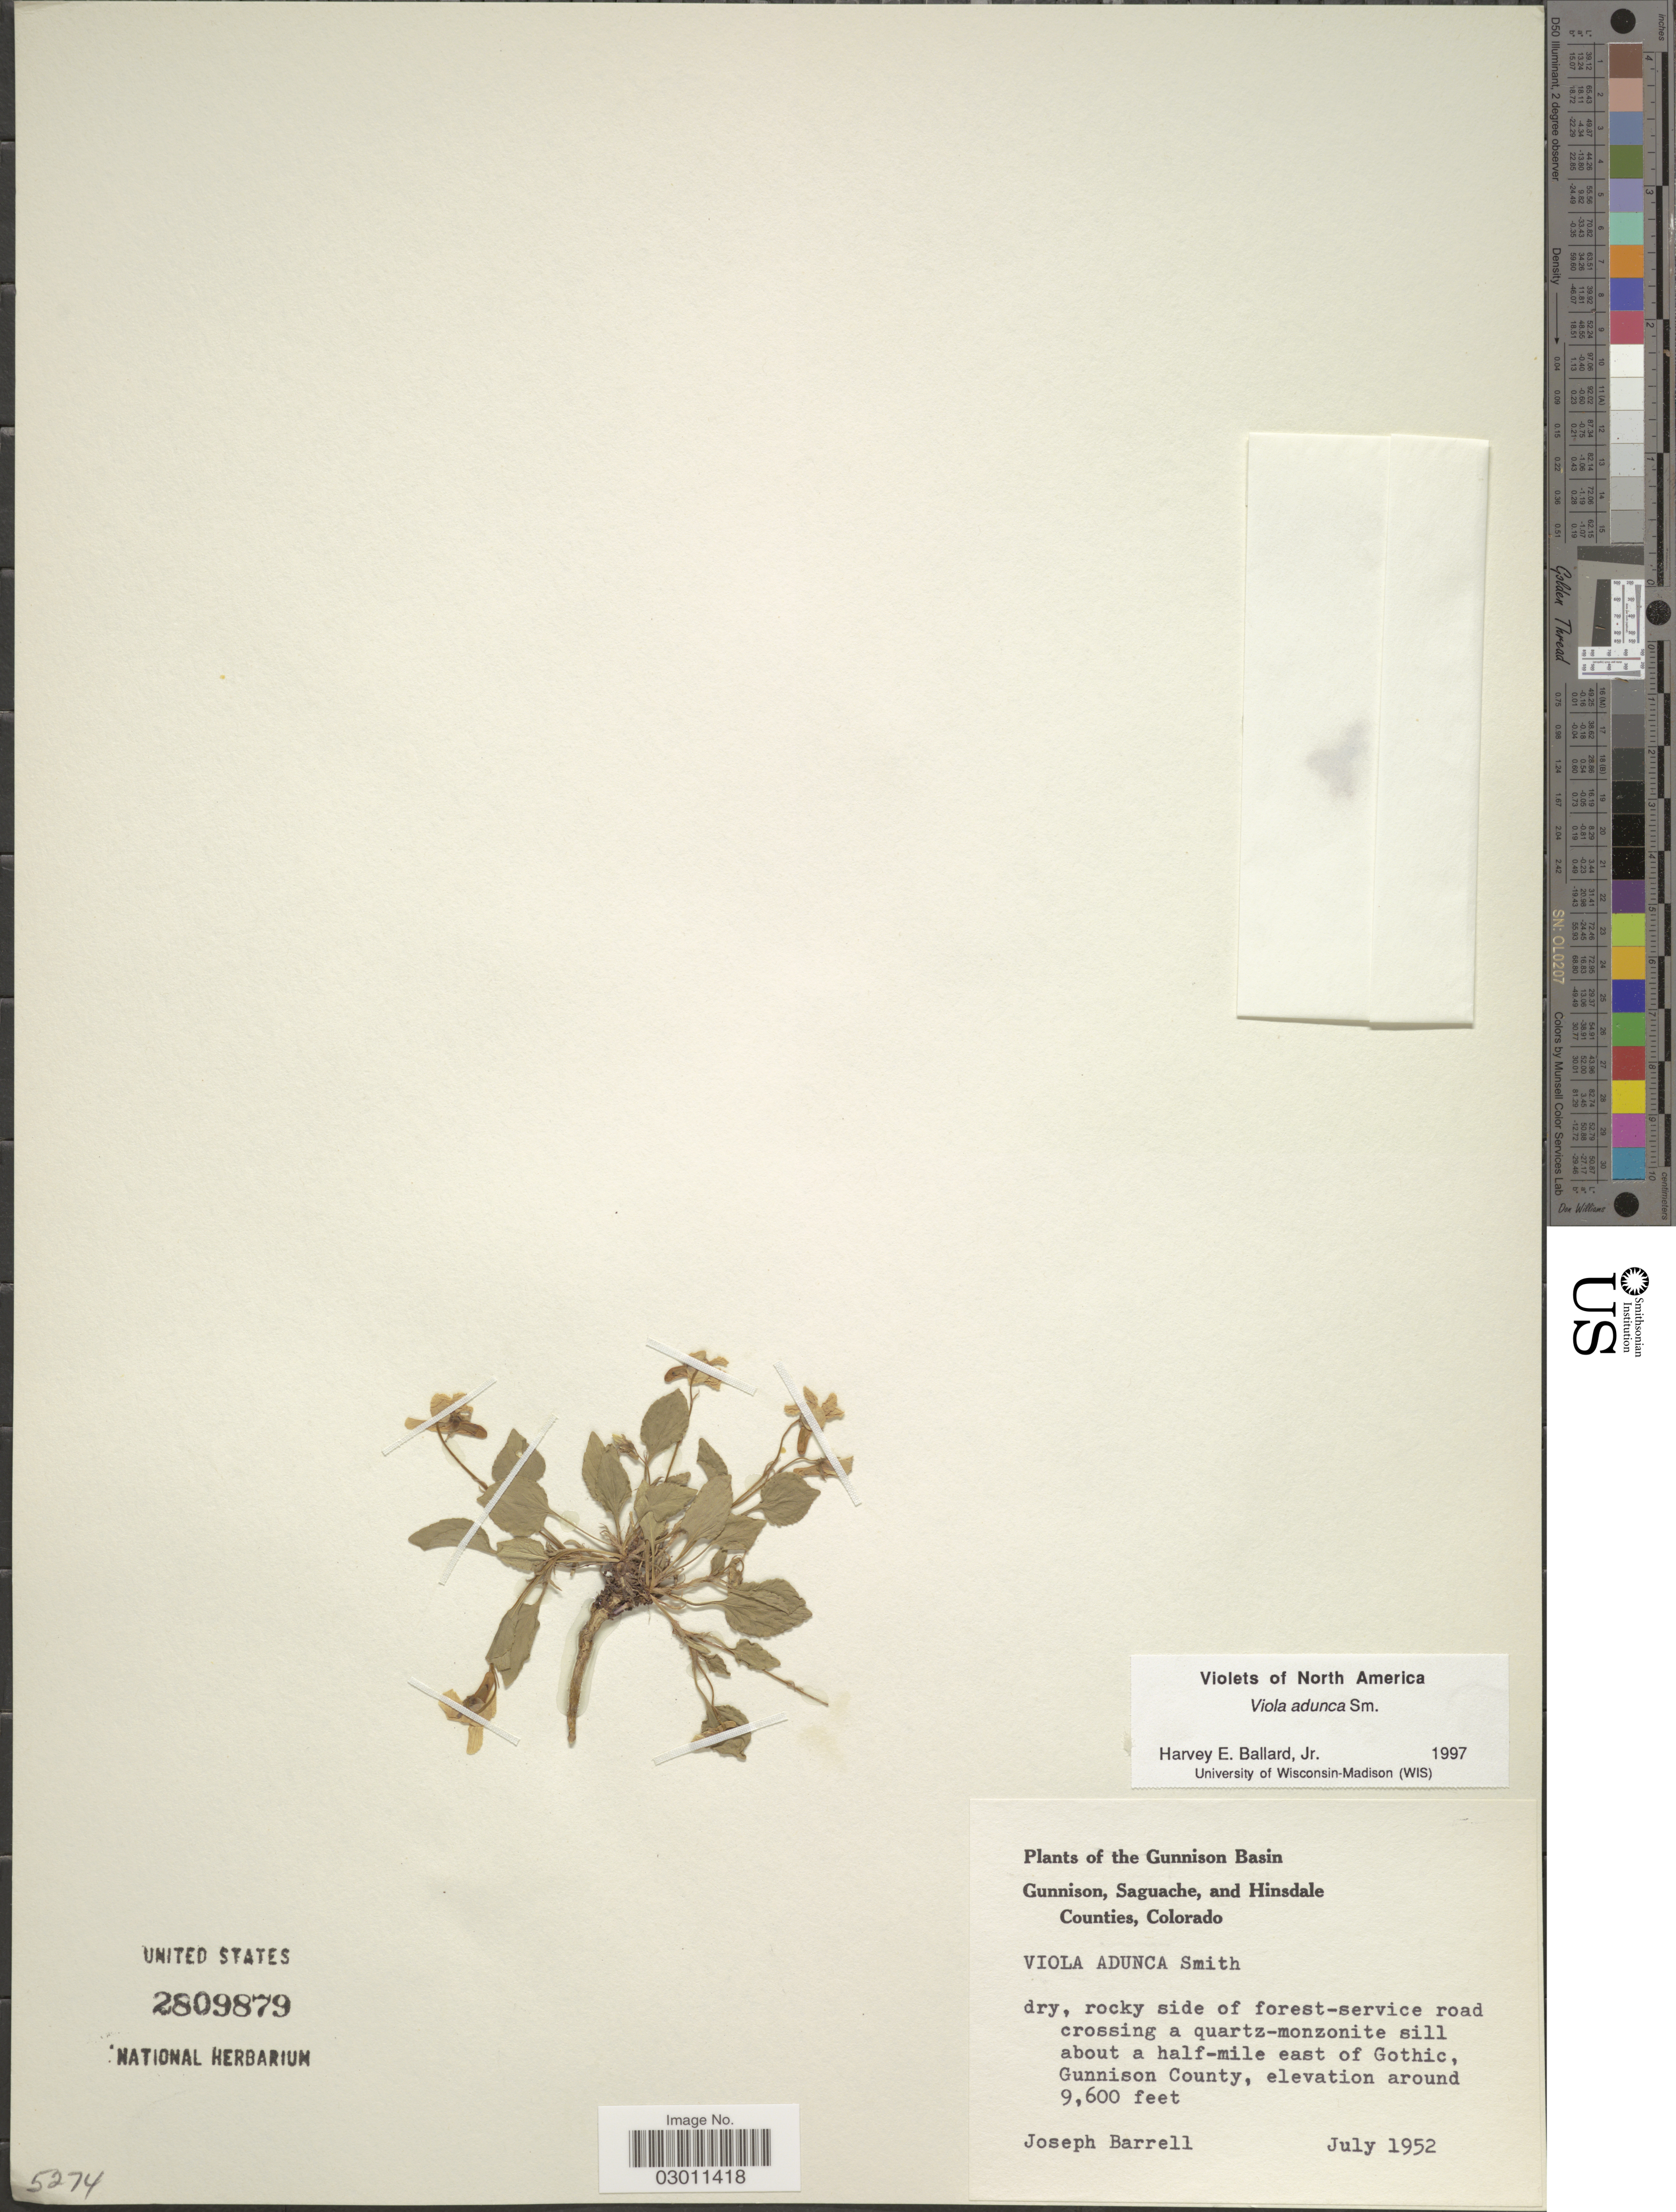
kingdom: Plantae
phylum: Tracheophyta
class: Magnoliopsida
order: Malpighiales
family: Violaceae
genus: Viola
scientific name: Viola adunca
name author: Sm.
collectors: J. Barrell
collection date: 1952-07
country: United States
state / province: Colorado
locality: The Gunnison Basin Gunnison, Saguache, and Hinsdale Counties, Colorado, sill about a half-mile east of Gothic, Gunnison County.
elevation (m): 2926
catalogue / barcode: US 2809879